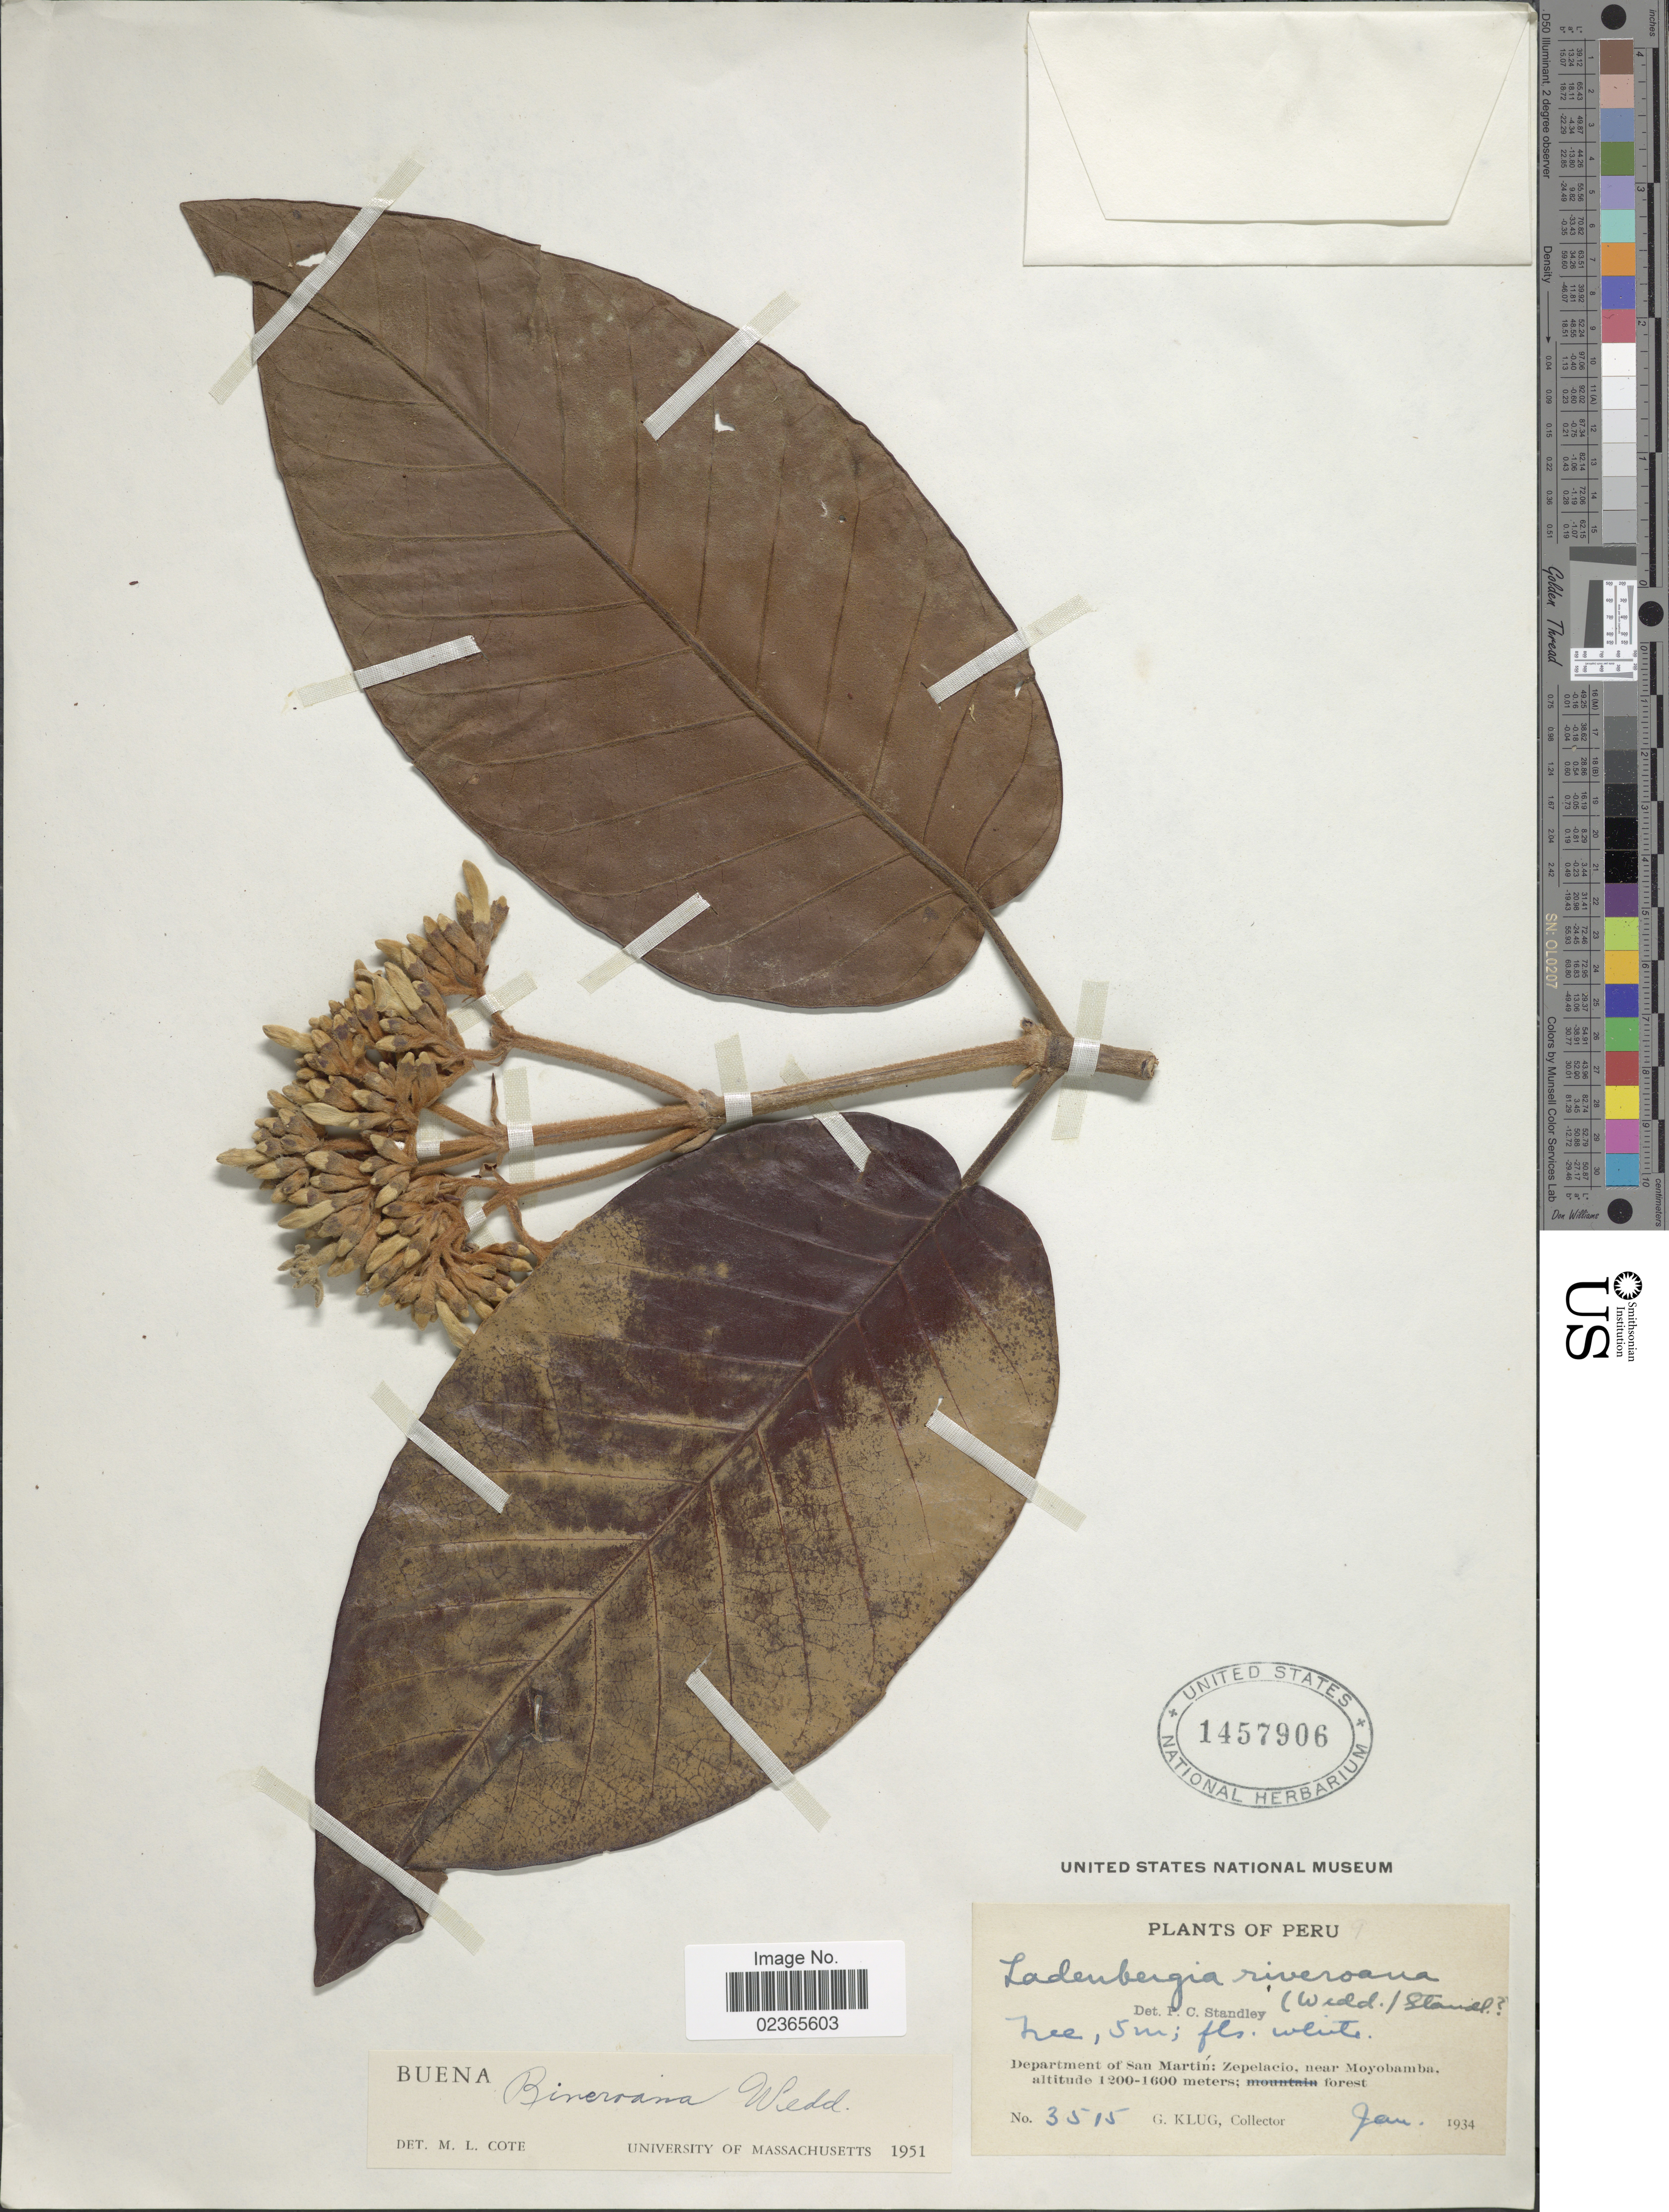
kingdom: Plantae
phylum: Tracheophyta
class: Magnoliopsida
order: Gentianales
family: Rubiaceae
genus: Ladenbergia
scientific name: Ladenbergia riveroana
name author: (Wedd.) Standl.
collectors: G. Klug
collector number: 3515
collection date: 1934-01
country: Peru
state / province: San Martín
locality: Zepelacio, near Moyobamba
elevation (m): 1200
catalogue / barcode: US 1457906